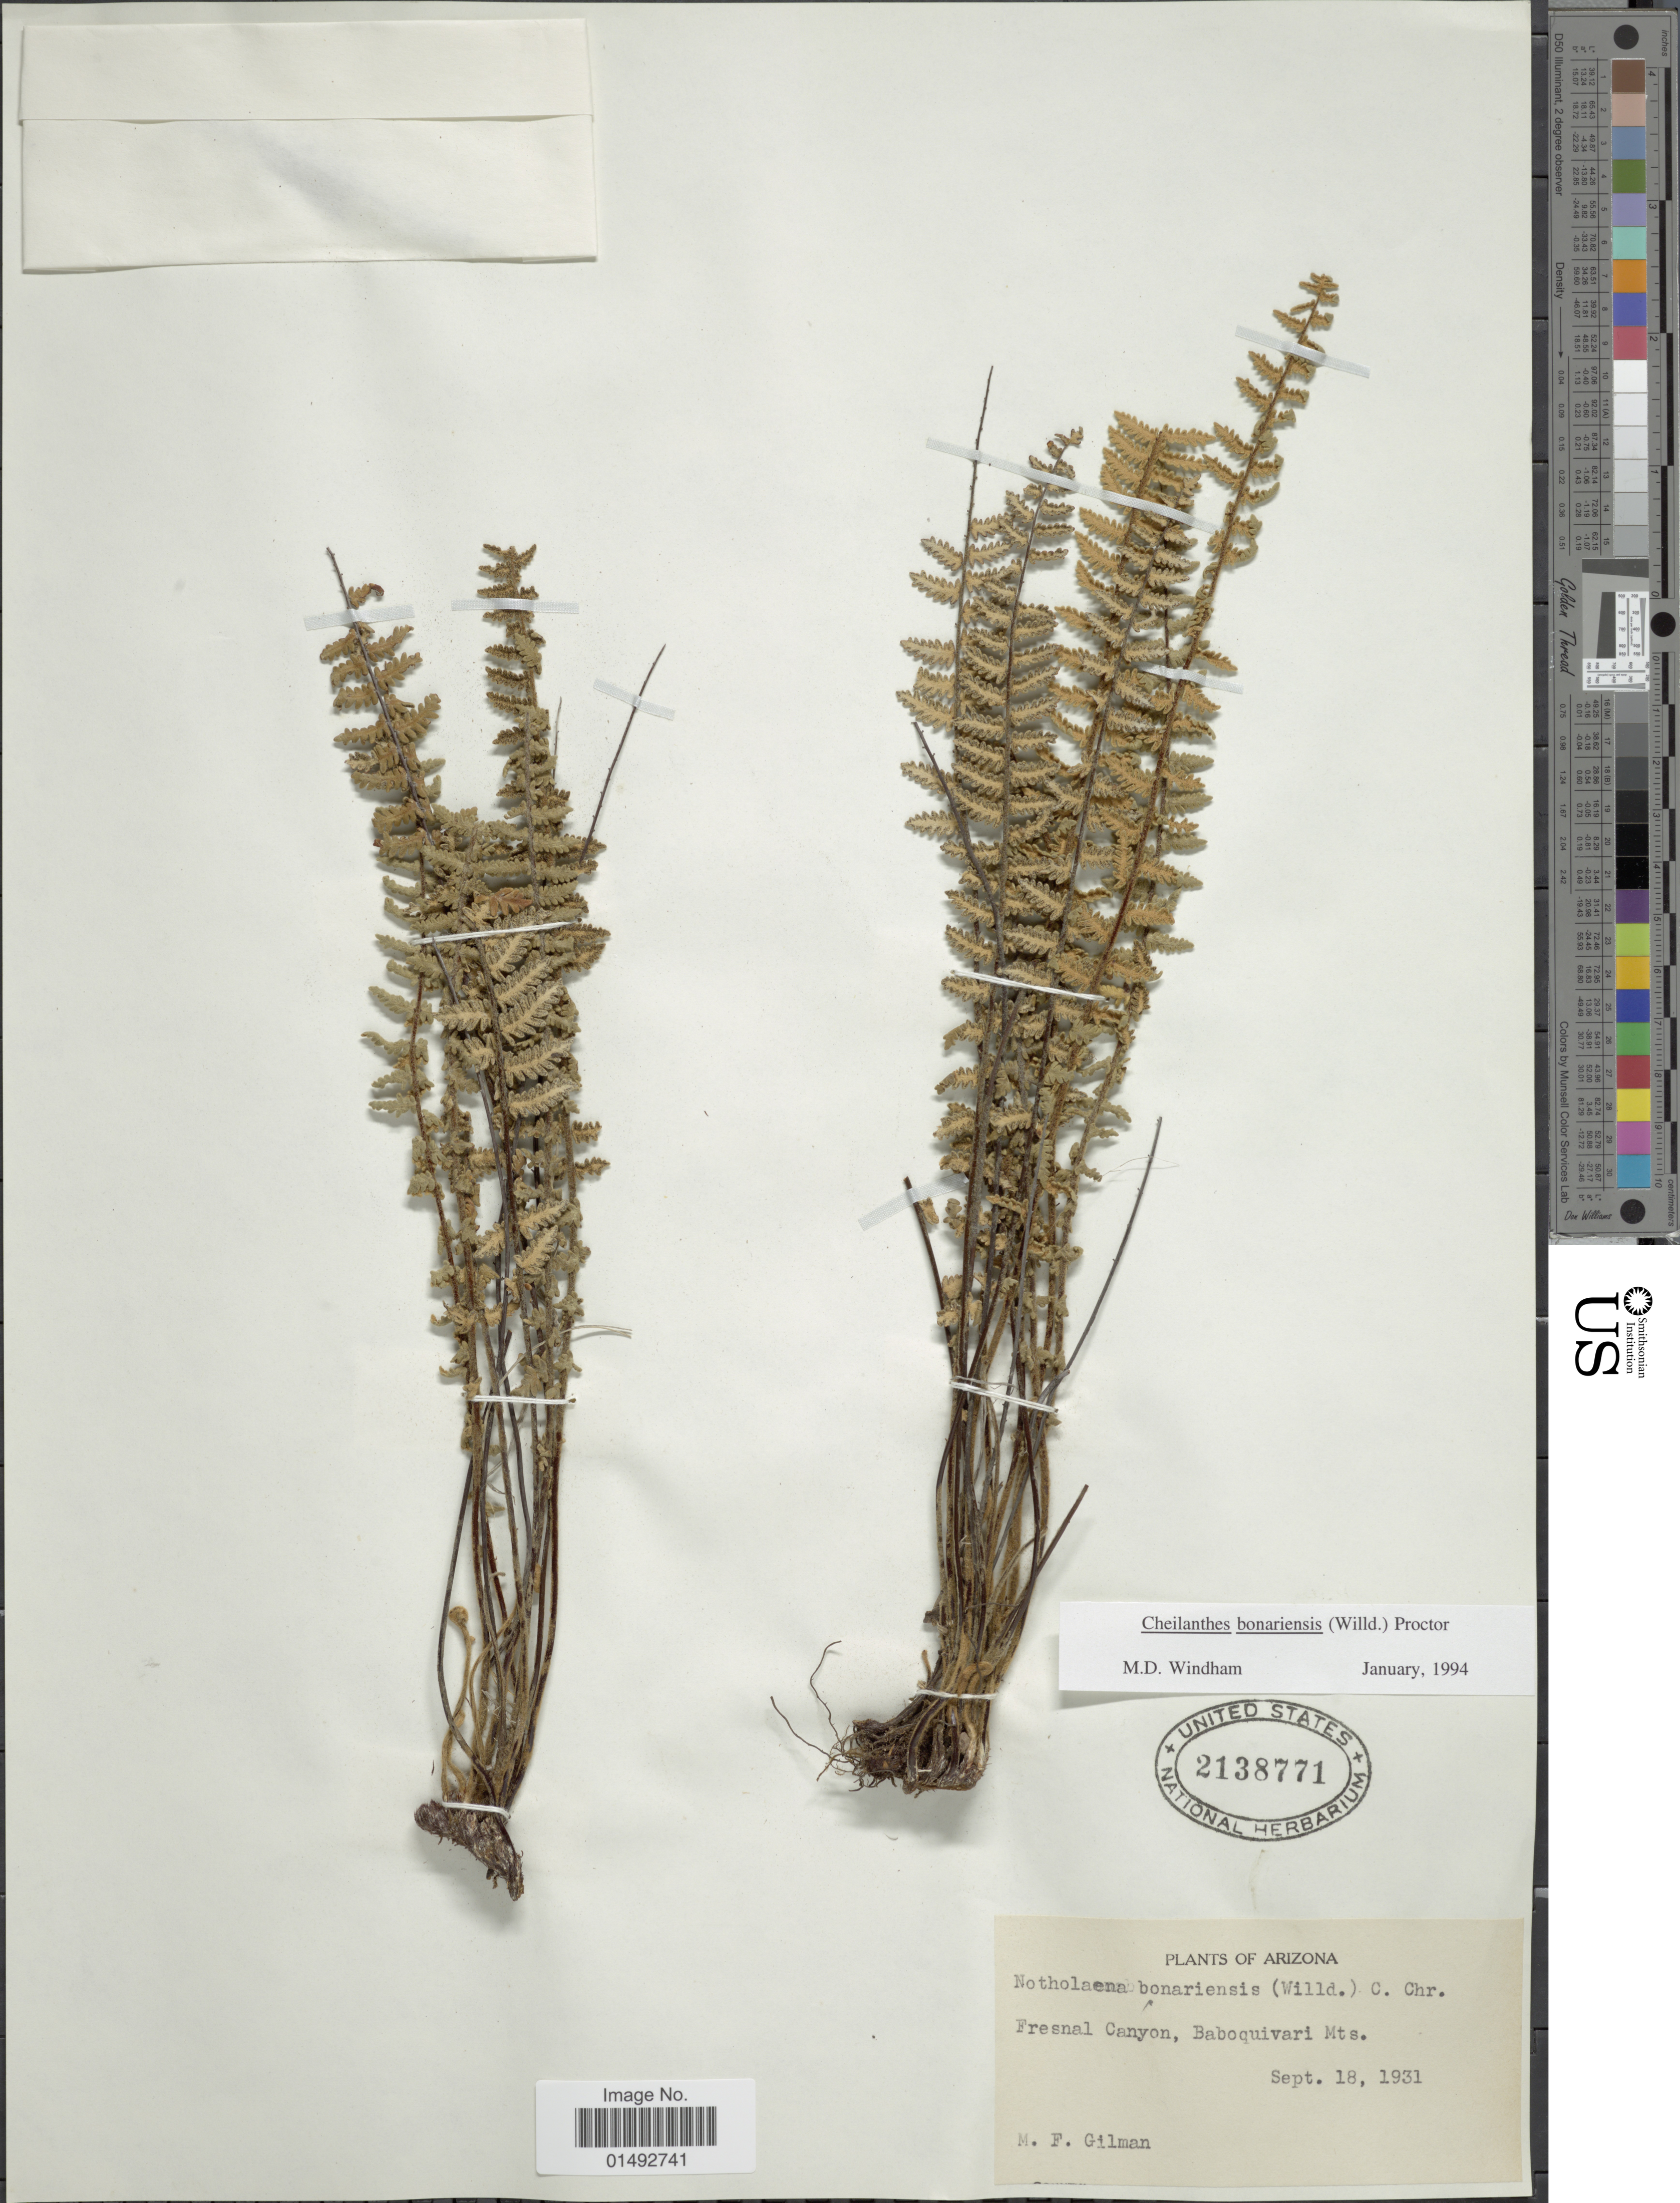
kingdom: Plantae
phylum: Tracheophyta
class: Polypodiopsida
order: Polypodiales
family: Pteridaceae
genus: Myriopteris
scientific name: Myriopteris aurea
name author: (Poir.) Grusz & Windham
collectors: M. F. Gilman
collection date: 1931-09-18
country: United States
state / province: Arizona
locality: Fresnal Canyon, Baboquivari Mts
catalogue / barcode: US 2138771